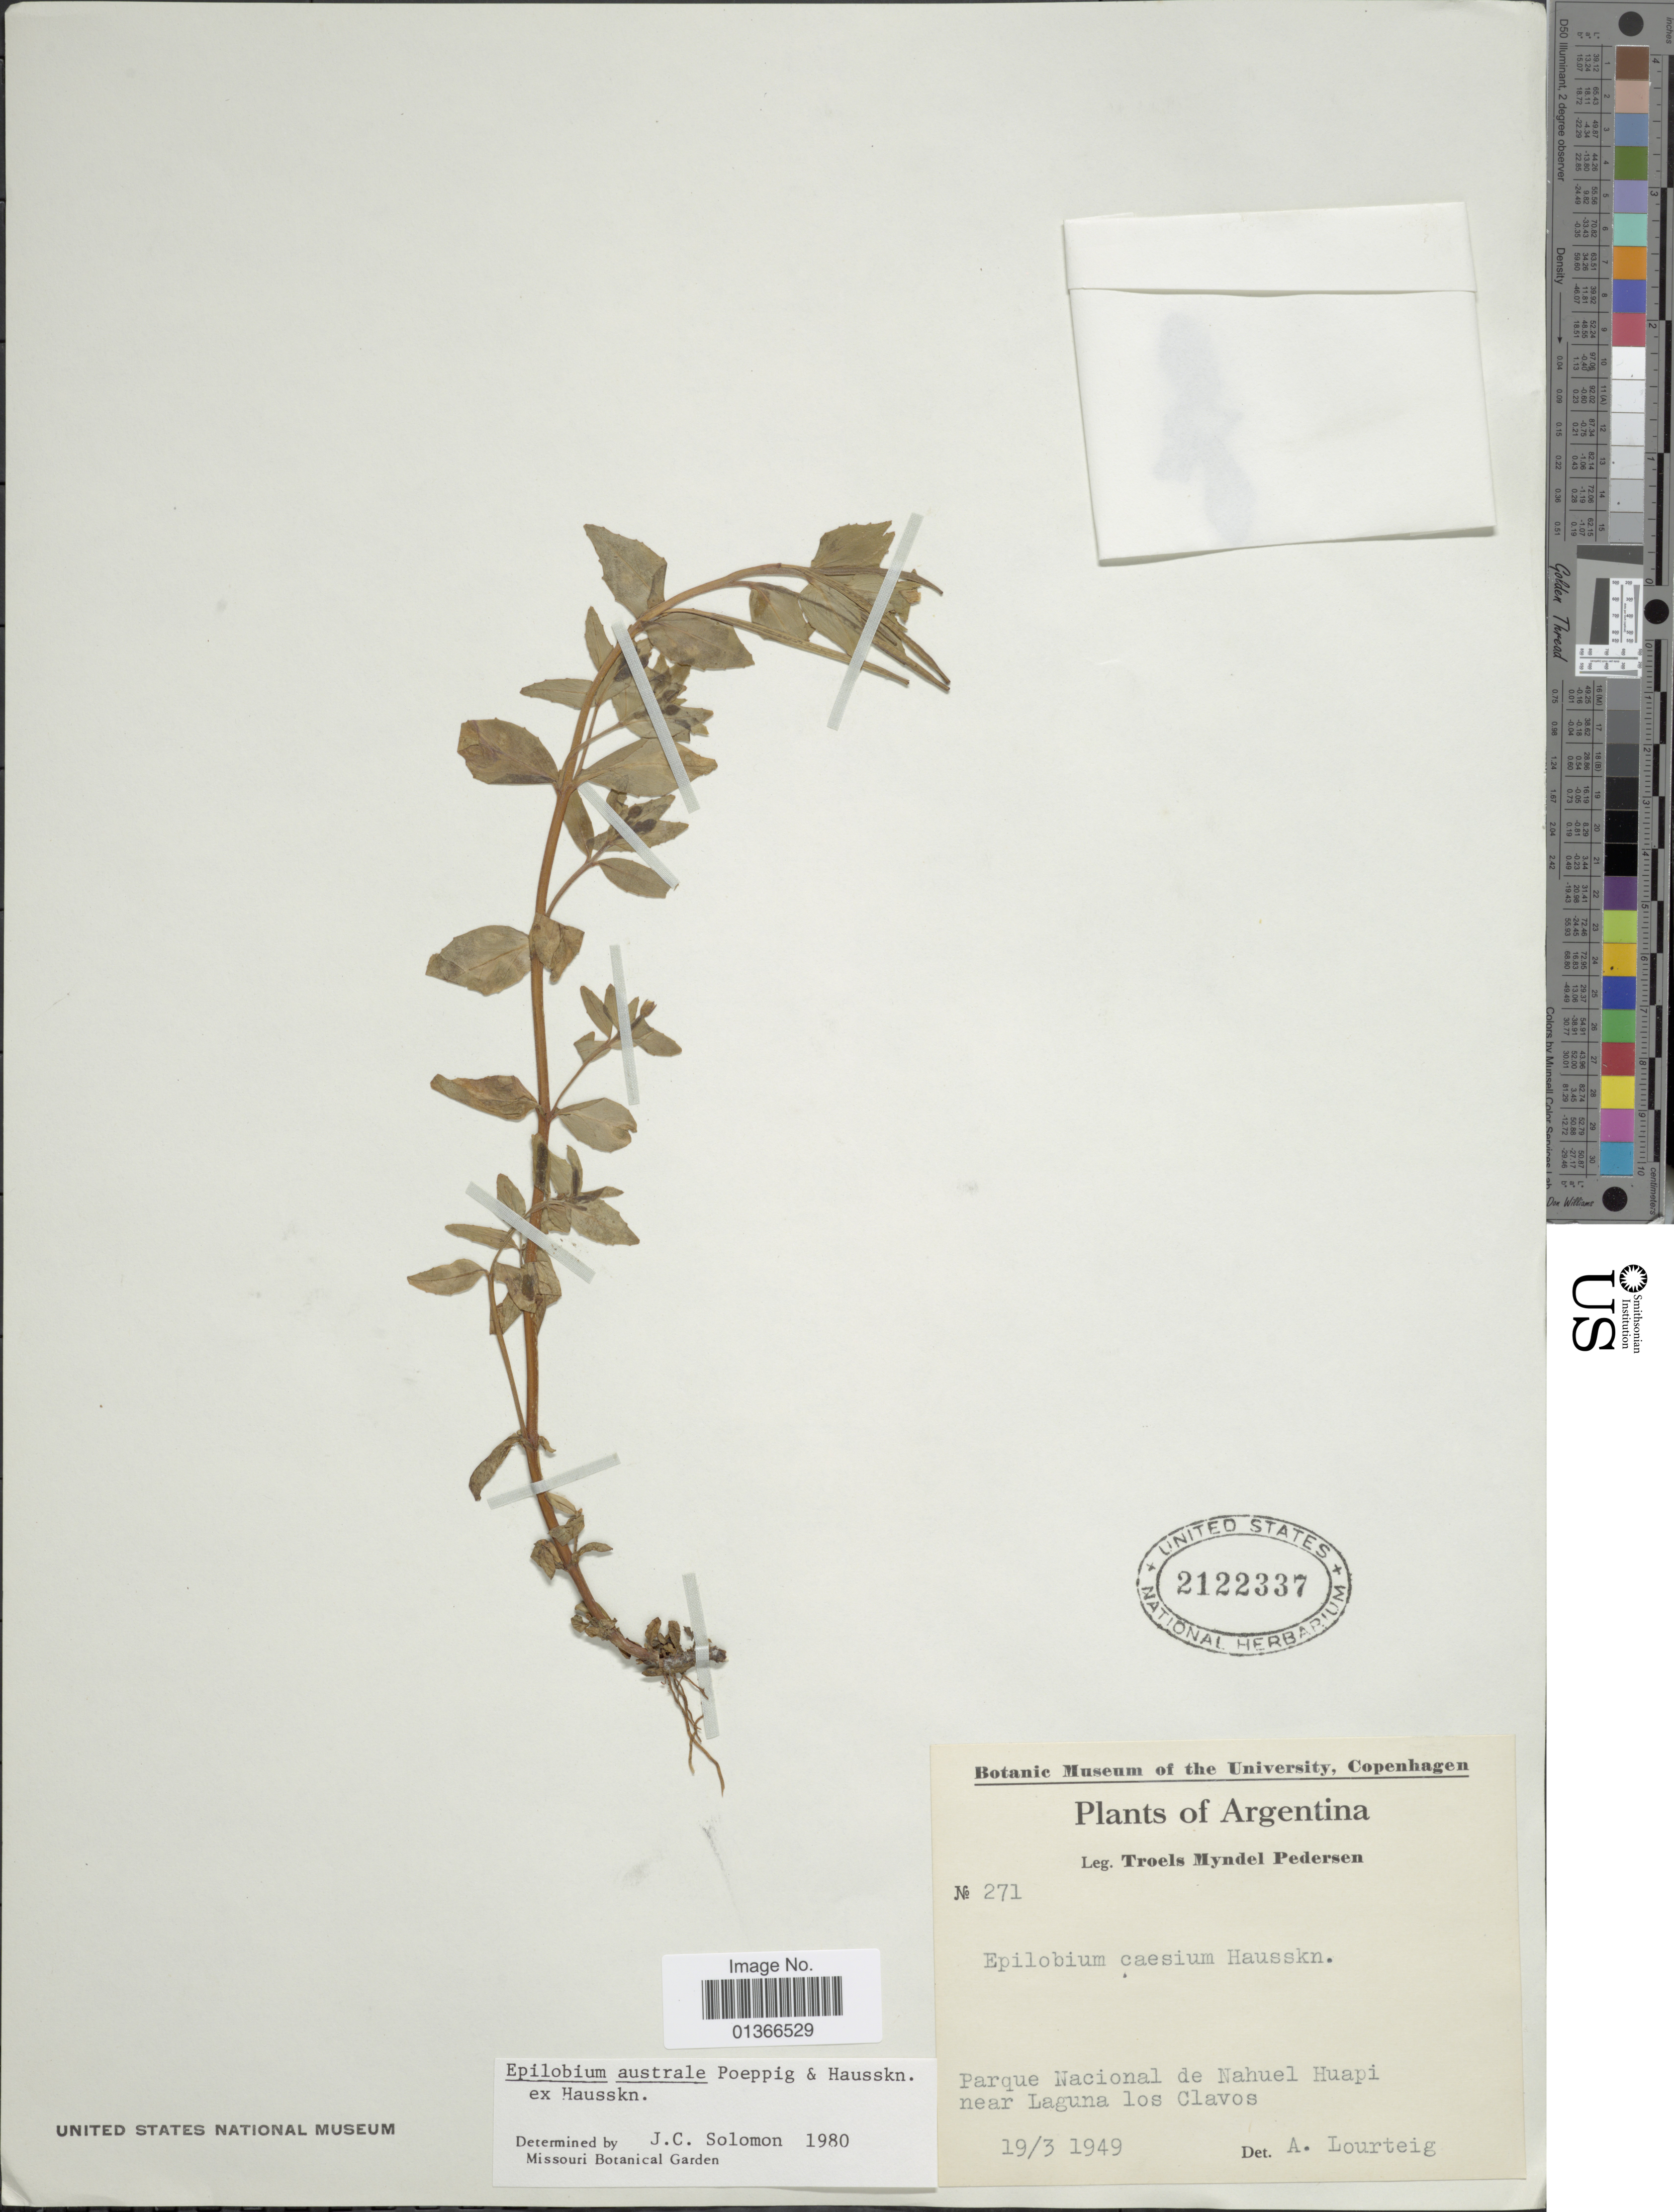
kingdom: Plantae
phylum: Tracheophyta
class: Magnoliopsida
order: Myrtales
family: Onagraceae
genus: Epilobium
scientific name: Epilobium australe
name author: Poepp. & Hausskn.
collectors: T. Pederson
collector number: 271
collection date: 1949-03-19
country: Argentina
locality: Parque Nacional de Nahuel Huapi near Laguna los Clavos.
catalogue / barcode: US 2122337